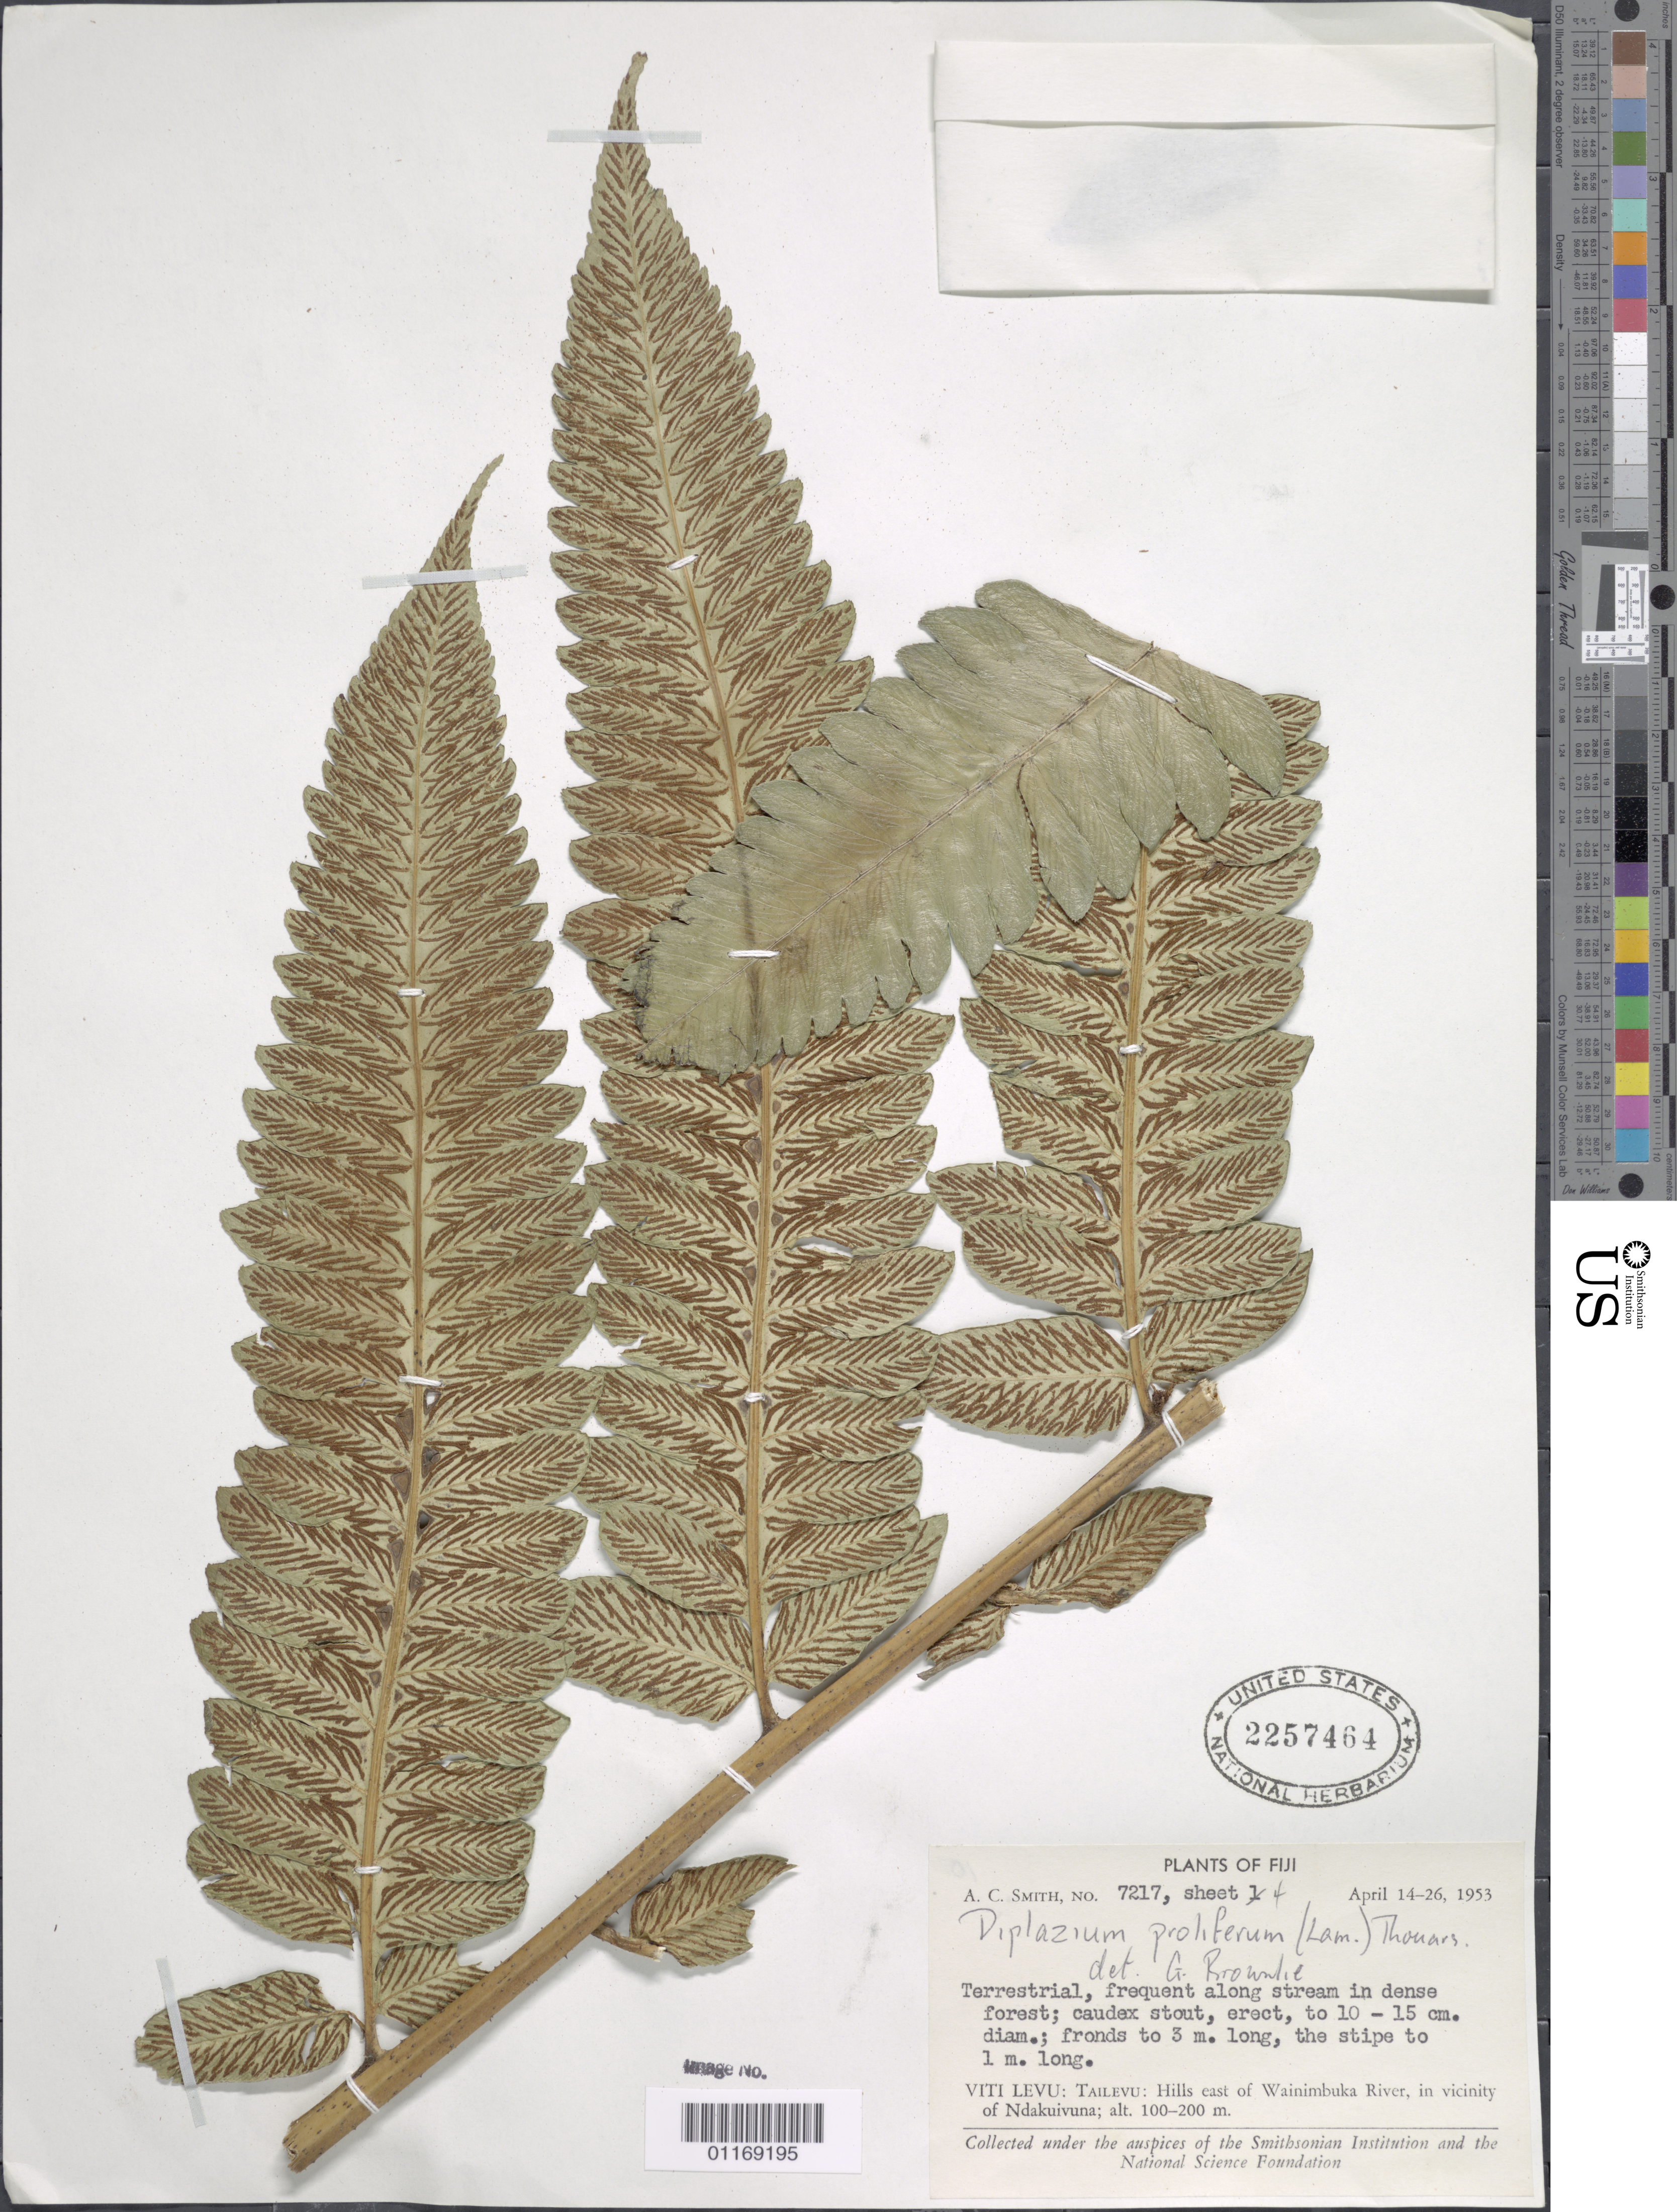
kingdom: Plantae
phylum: Tracheophyta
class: Polypodiopsida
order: Polypodiales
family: Athyriaceae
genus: Diplazium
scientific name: Diplazium proliferum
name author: (Lam.) Thouars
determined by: Brownlie, G.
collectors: A. C. Smith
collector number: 7217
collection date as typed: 14 Apr 1953 to 26 Apr 1953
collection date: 1953-04-14/1953-04-26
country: Fiji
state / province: Central Division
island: Viti Levu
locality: Tailevu, hills E of Wainimbuka River, in vicinity of Ndakuivuna, Tailevu.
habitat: Frequent along stream in dense forest.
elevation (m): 100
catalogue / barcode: US 2257464